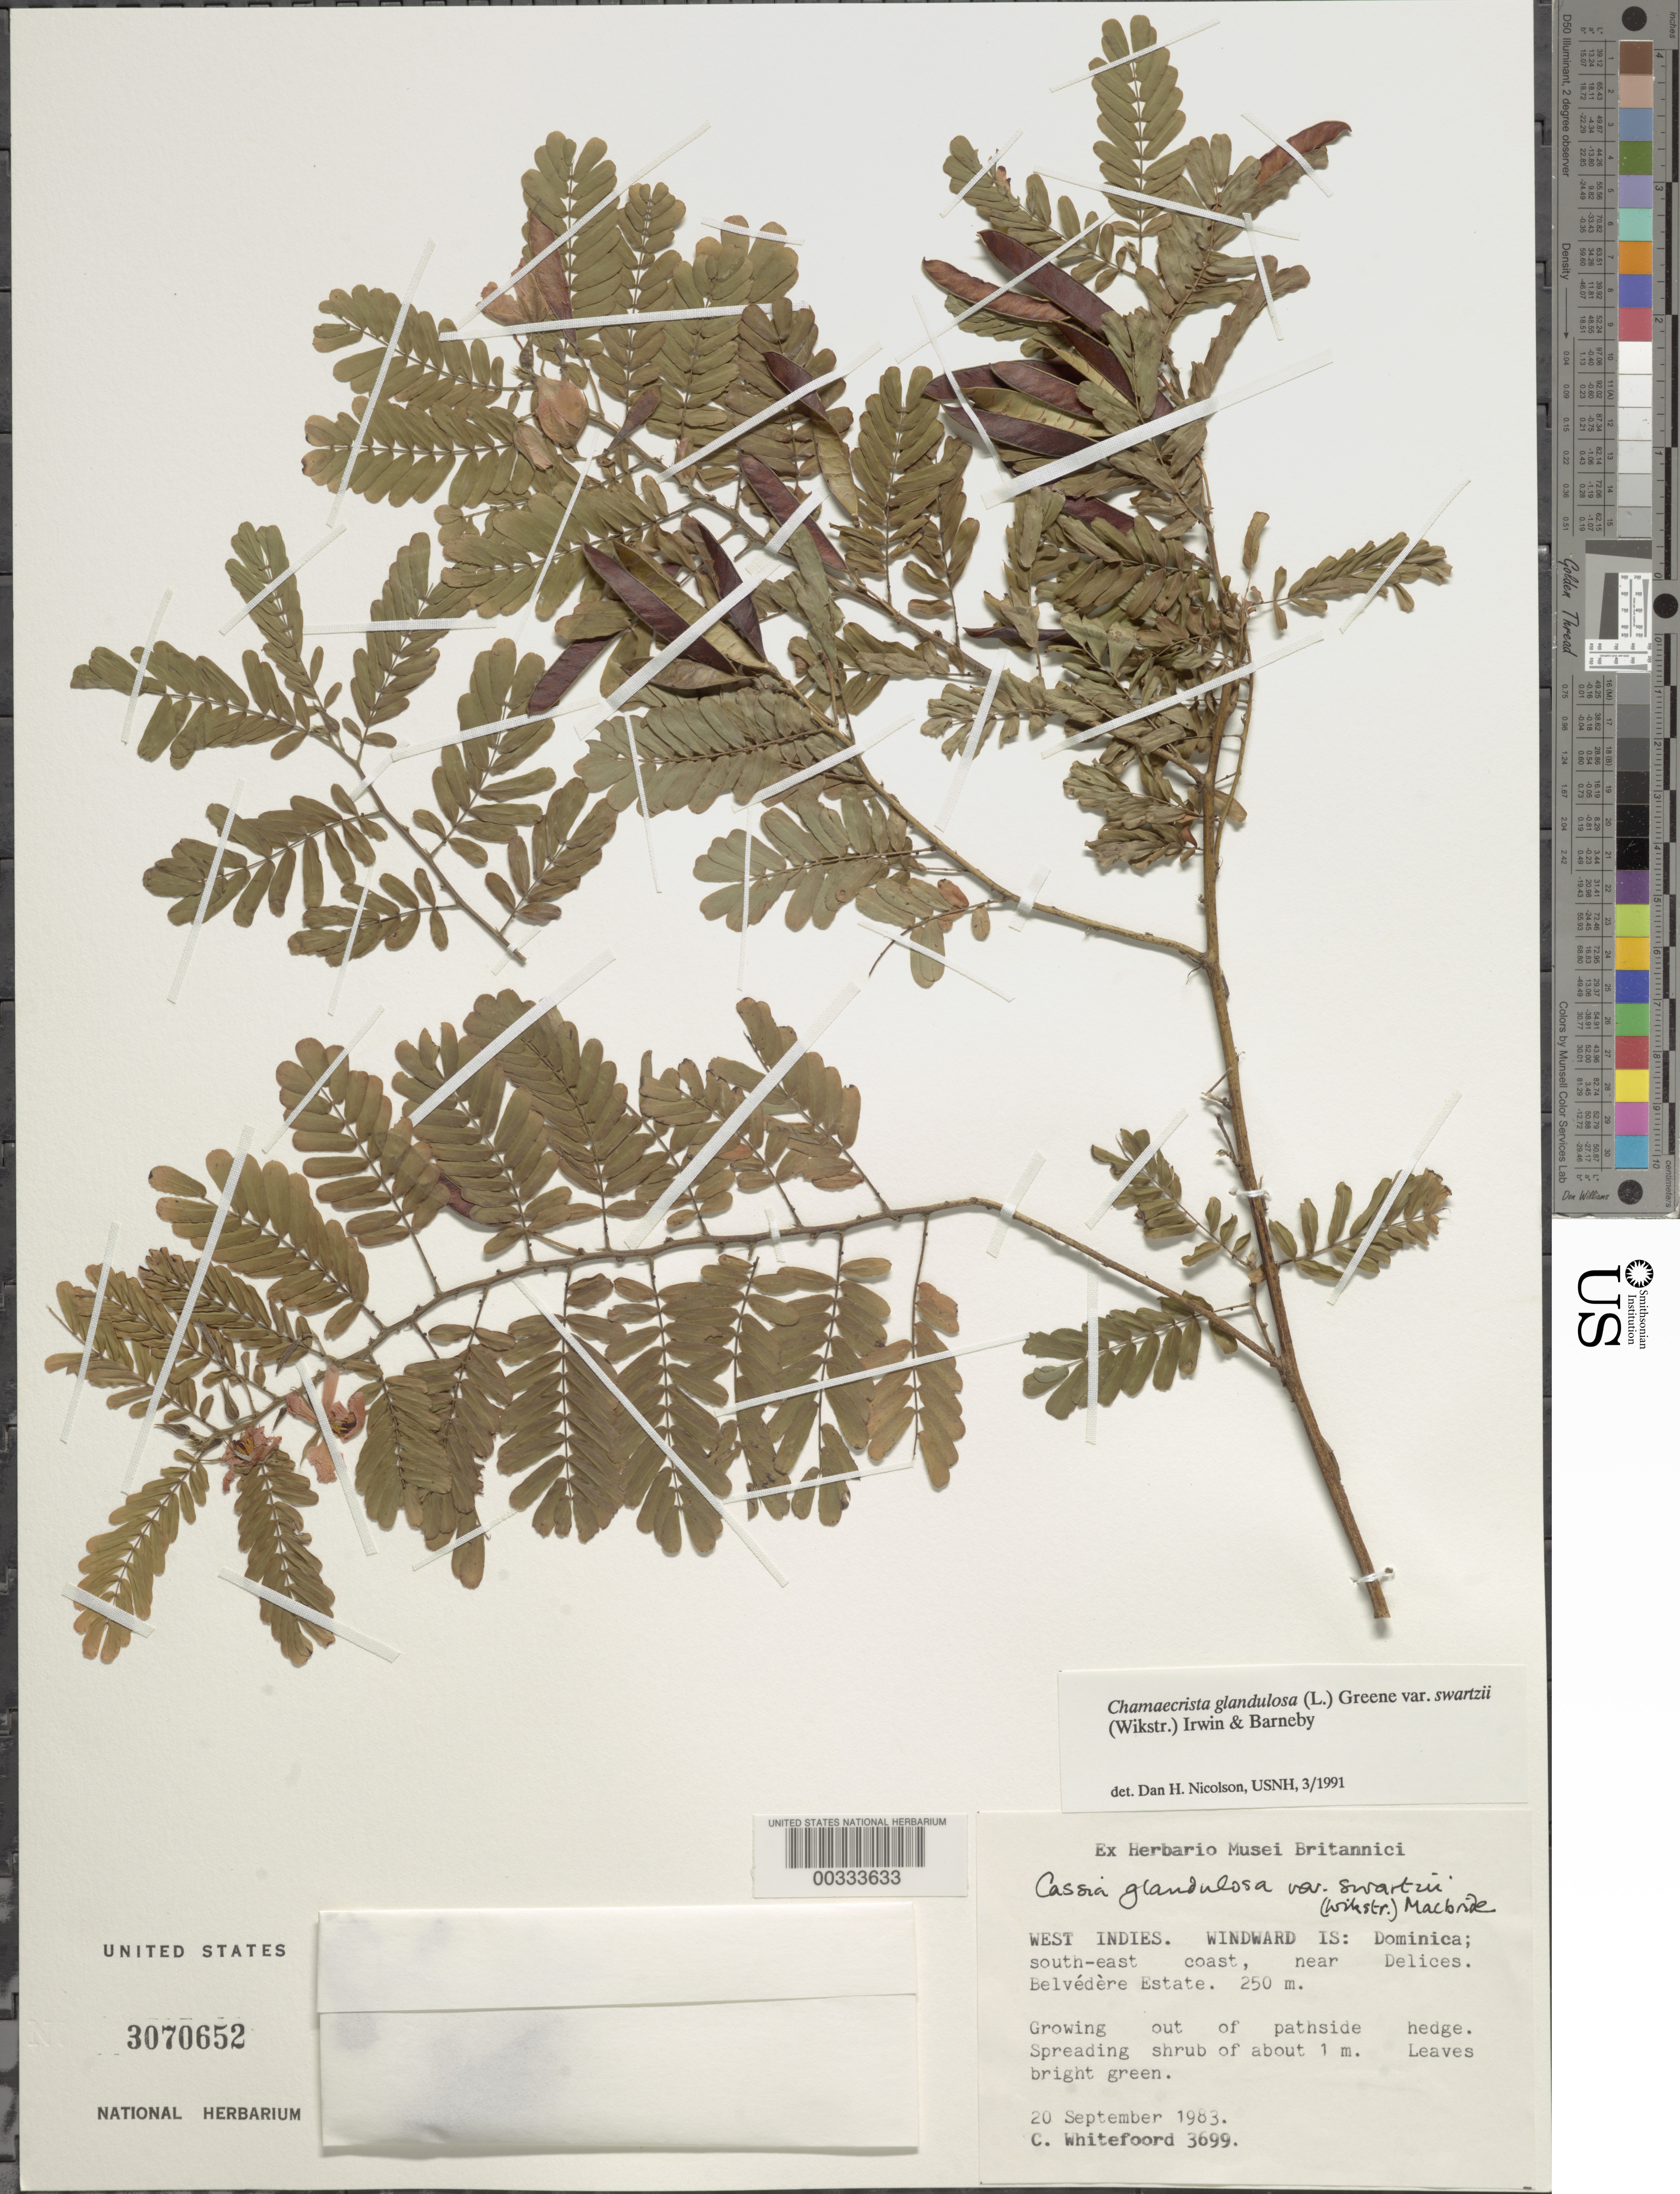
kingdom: Plantae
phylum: Tracheophyta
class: Magnoliopsida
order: Fabales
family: Fabaceae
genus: Chamaecrista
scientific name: Chamaecrista glandulosa var. swartzii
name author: (Wikstr.) H.S. Irwin & Barneby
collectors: C. Whitefoord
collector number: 3699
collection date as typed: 20 Sep 1983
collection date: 1983-09-20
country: Dominica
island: Dominica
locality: Se coast, near delices; belvedere estate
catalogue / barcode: US 3070652